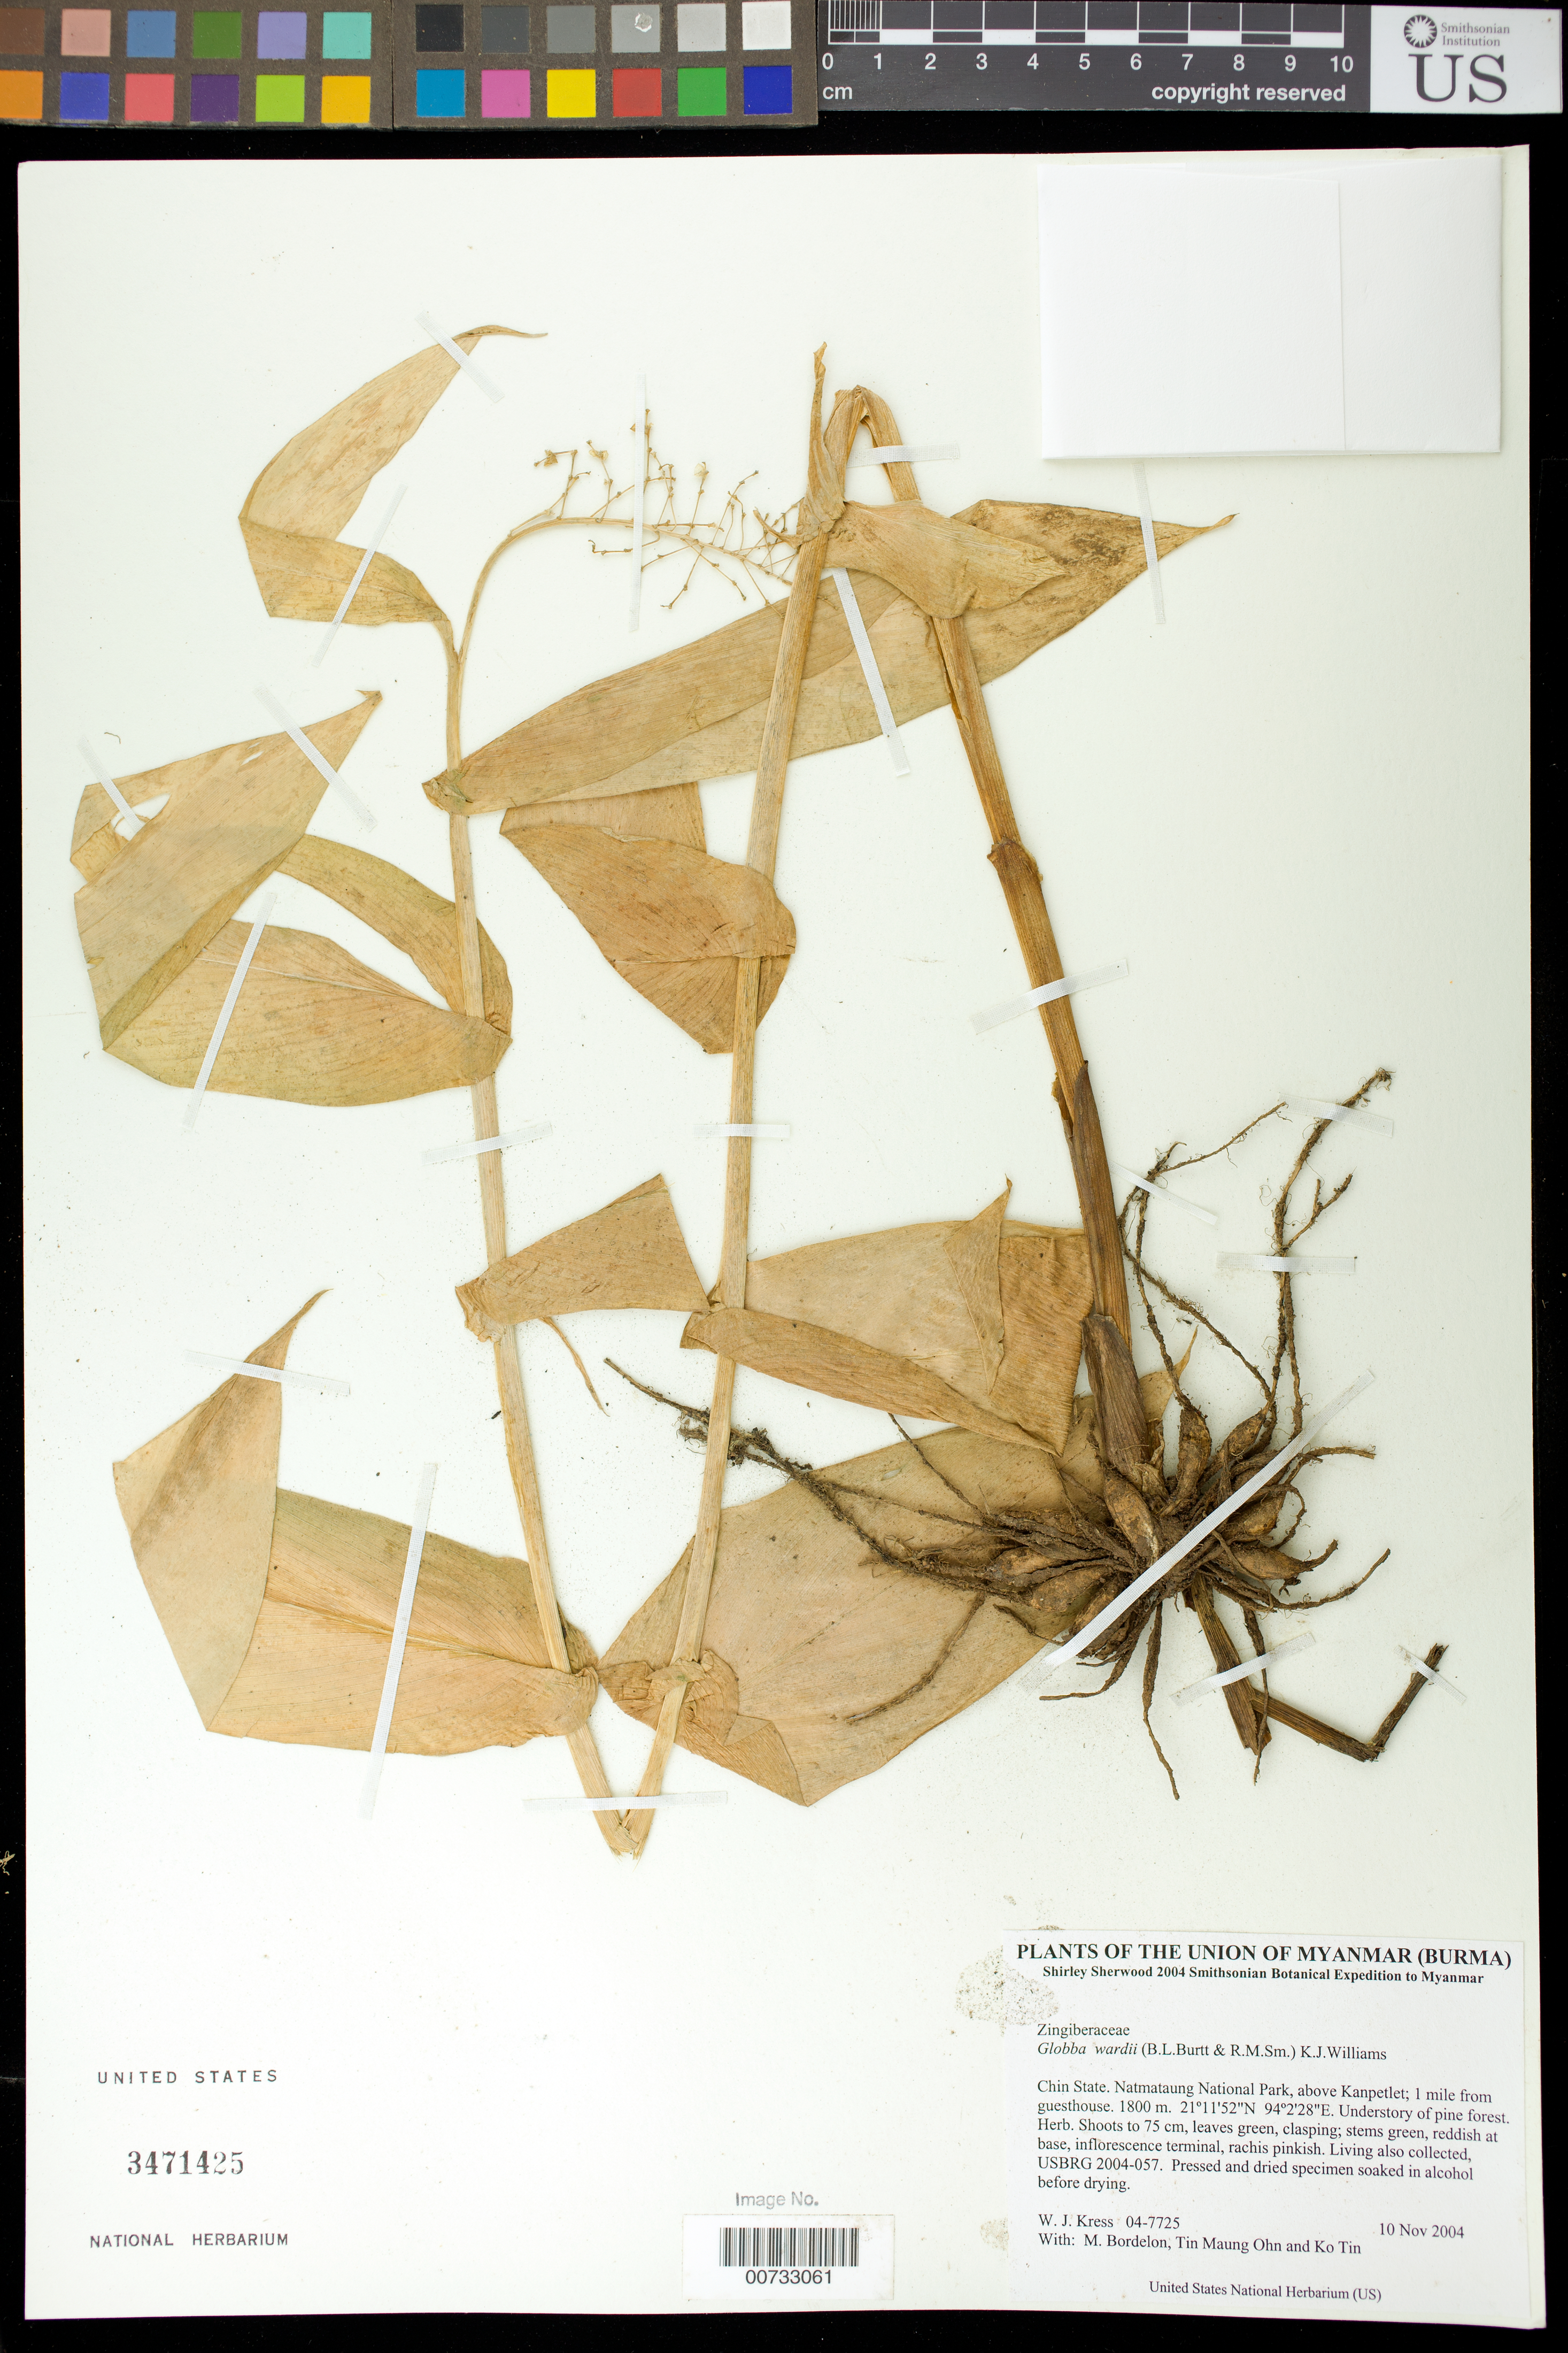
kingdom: Plantae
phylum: Tracheophyta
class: Liliopsida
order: Zingiberales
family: Zingiberaceae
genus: Globba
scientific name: Globba wardii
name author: (B.L. Burtt & R.M. Sm.) K.J. Williams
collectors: W. J. Kress, M. Bordelon, Tin Maung Ohn & Ko Tin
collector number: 04-7725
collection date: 2004-11-10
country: Myanmar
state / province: Chin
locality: Natmataung National Park, above Kanpetlet; 1 mile from guesthouse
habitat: Understory of pine forest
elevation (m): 1800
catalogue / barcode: US 3471425